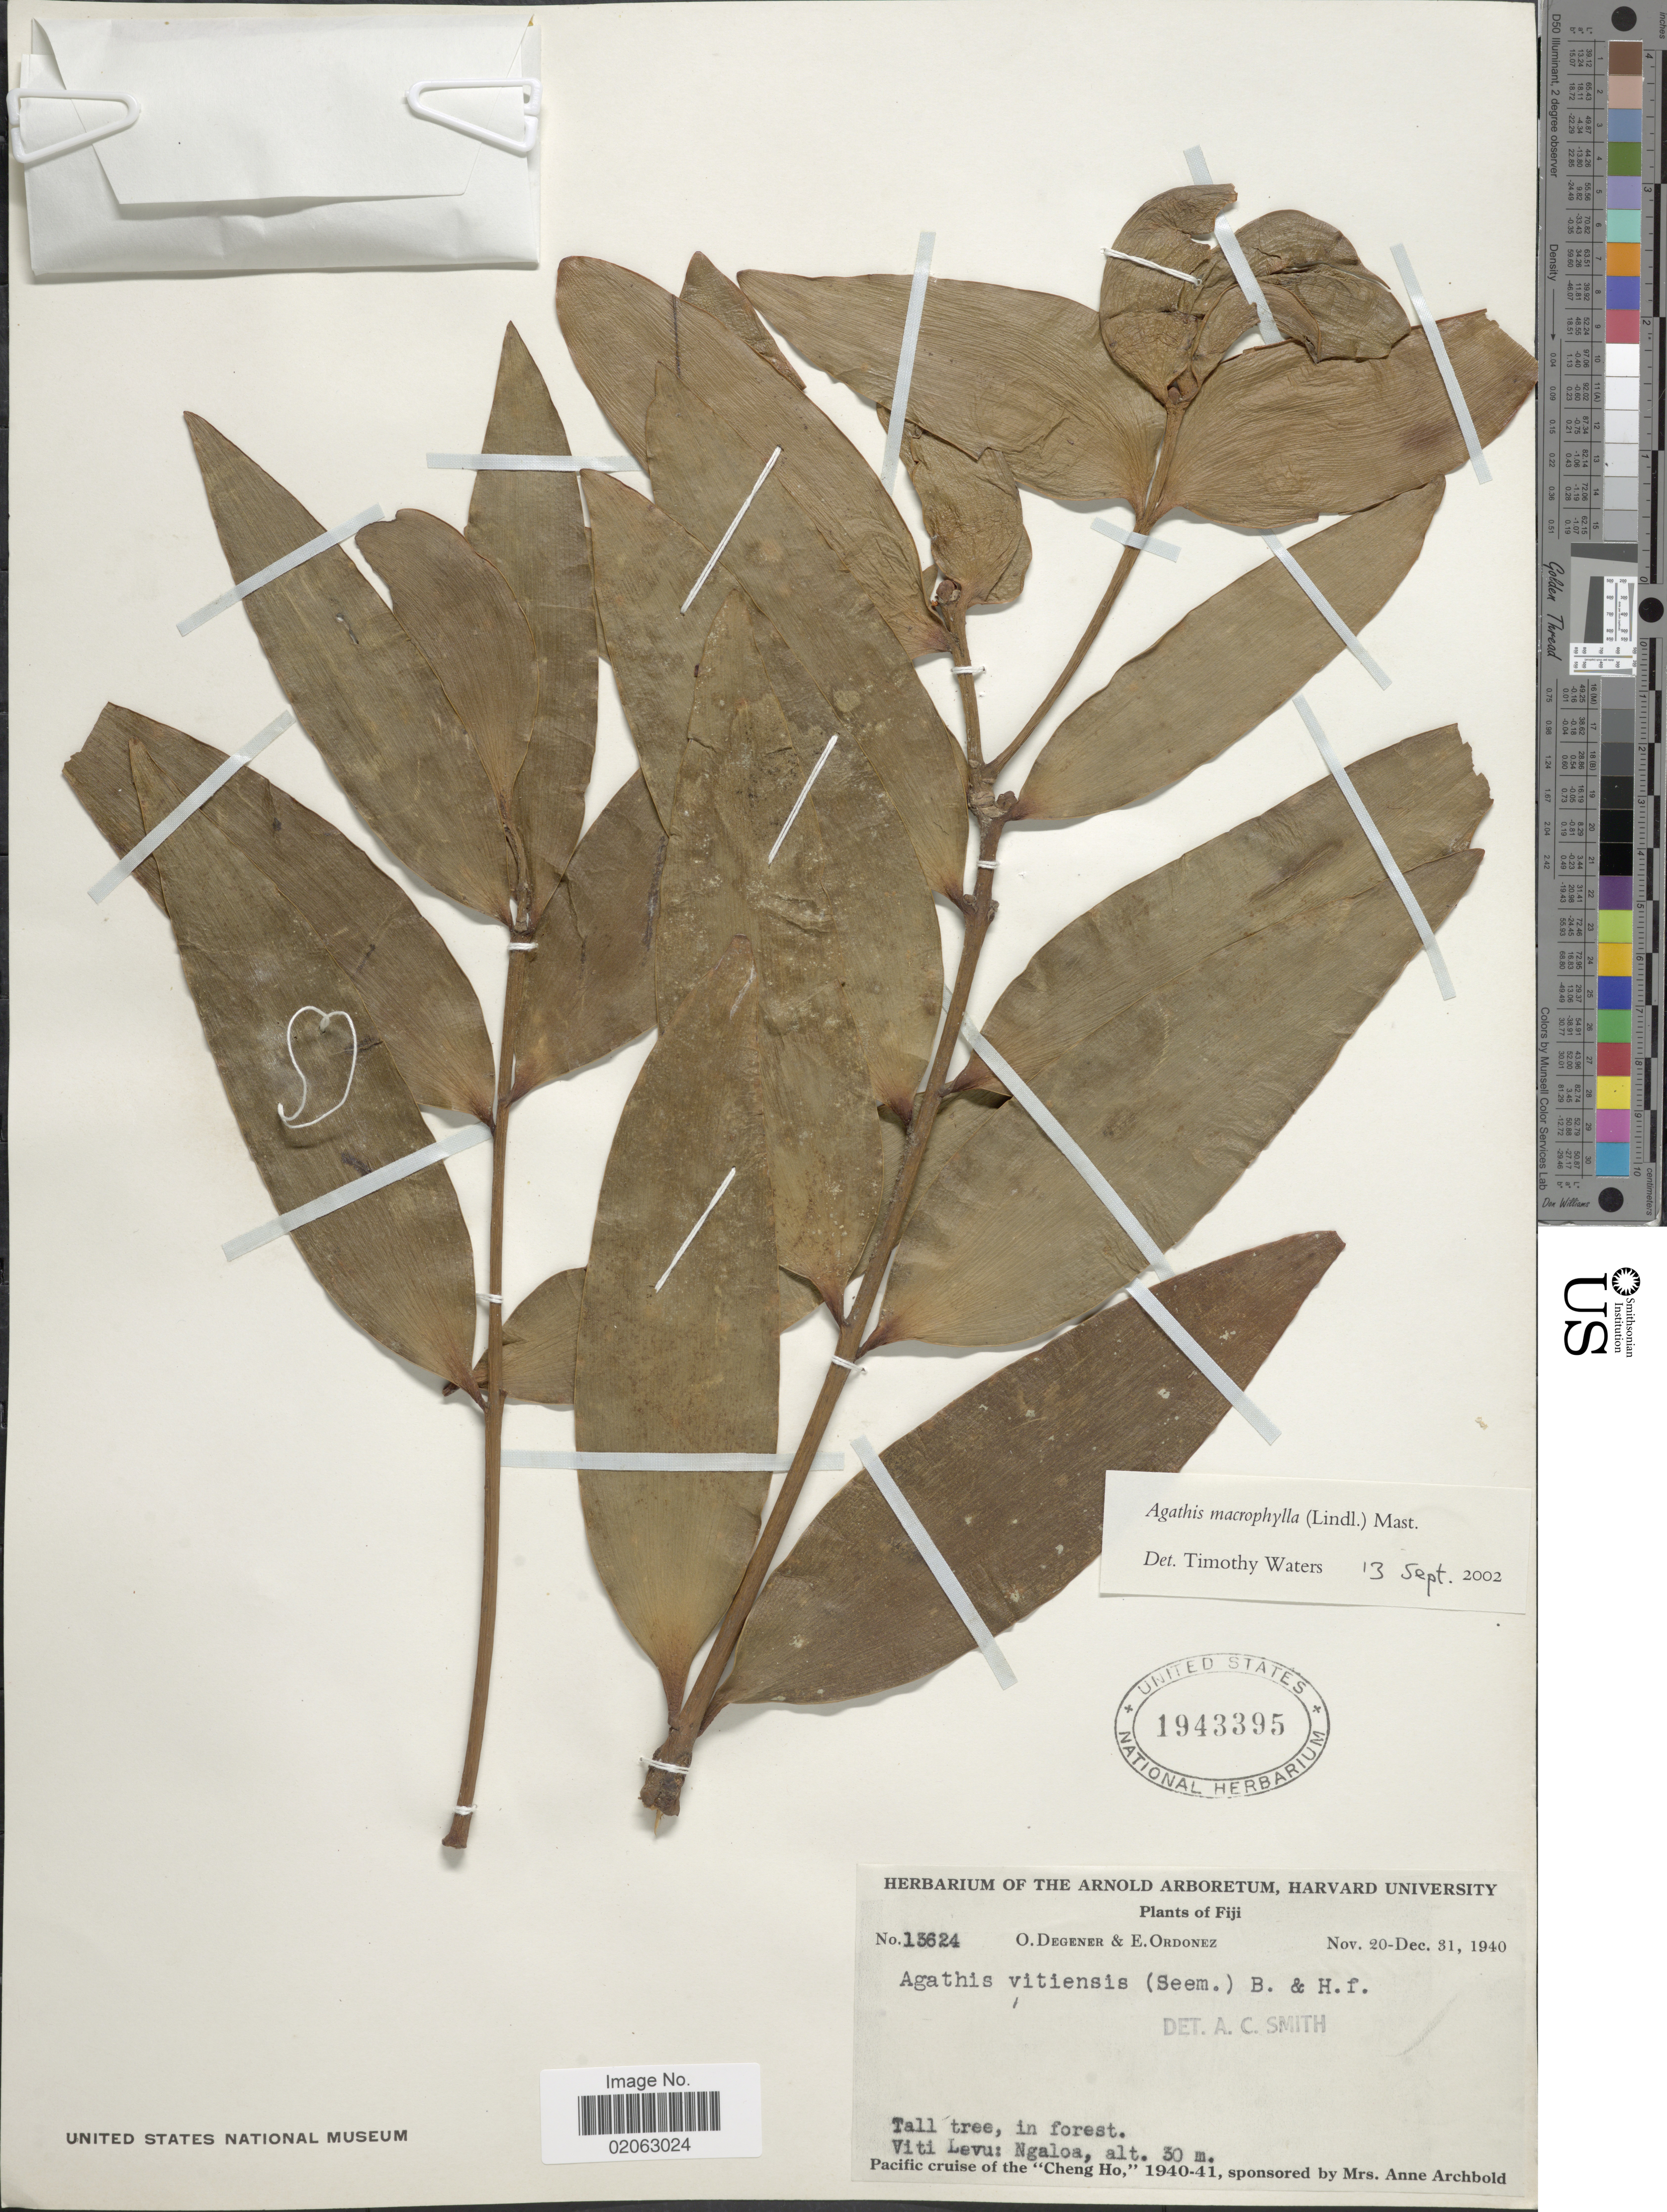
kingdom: Plantae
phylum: Tracheophyta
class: Pinopsida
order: Pinales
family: Araucariaceae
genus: Agathis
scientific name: Agathis macrophylla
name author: (Lindl.) Mast.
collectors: O. Degener & E. Ordonez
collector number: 13624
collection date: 1940-11-20/1940-12-31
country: Fiji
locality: Viti Levu; Ngaloa.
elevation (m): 30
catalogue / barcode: US 1943395